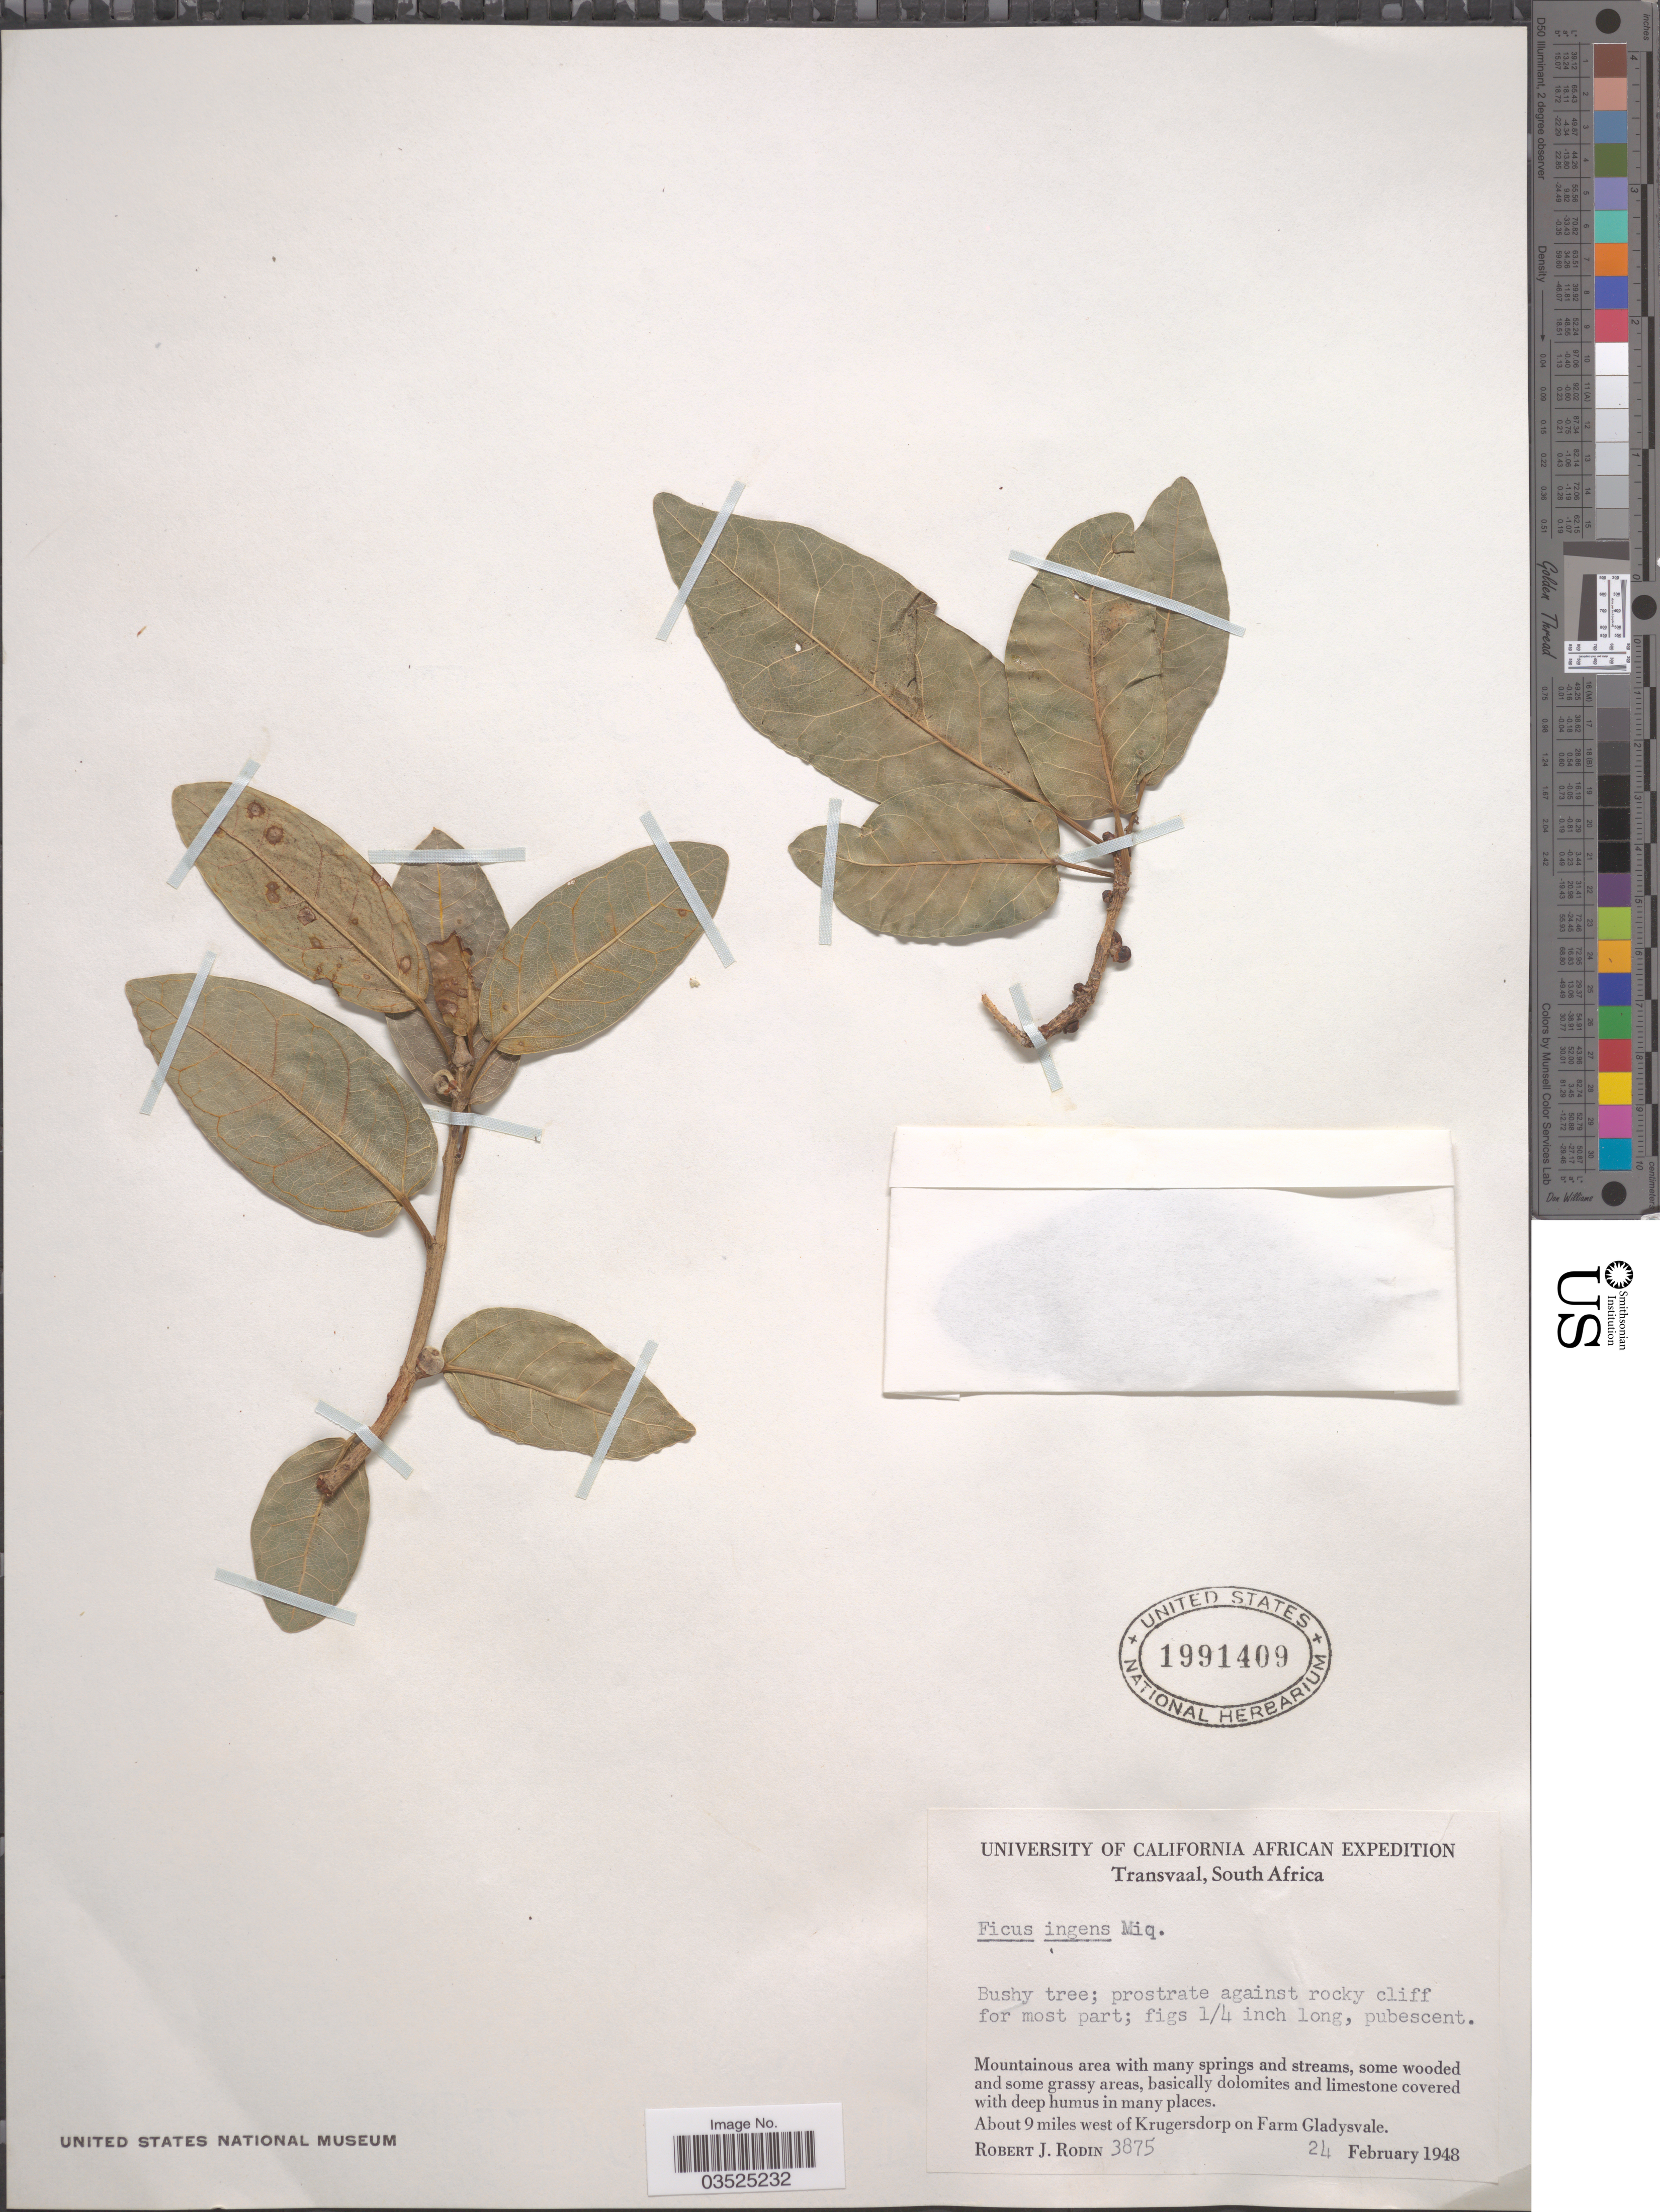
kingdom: Plantae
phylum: Tracheophyta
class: Magnoliopsida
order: Rosales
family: Moraceae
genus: Ficus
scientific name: Ficus ingens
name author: (Miq.) Miq.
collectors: R. J. Rodin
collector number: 3875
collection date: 1948-02-24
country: South Africa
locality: Transvaal. About 9 miles west of Krugersdorp on Farm Gladysvale.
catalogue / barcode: US 1991409